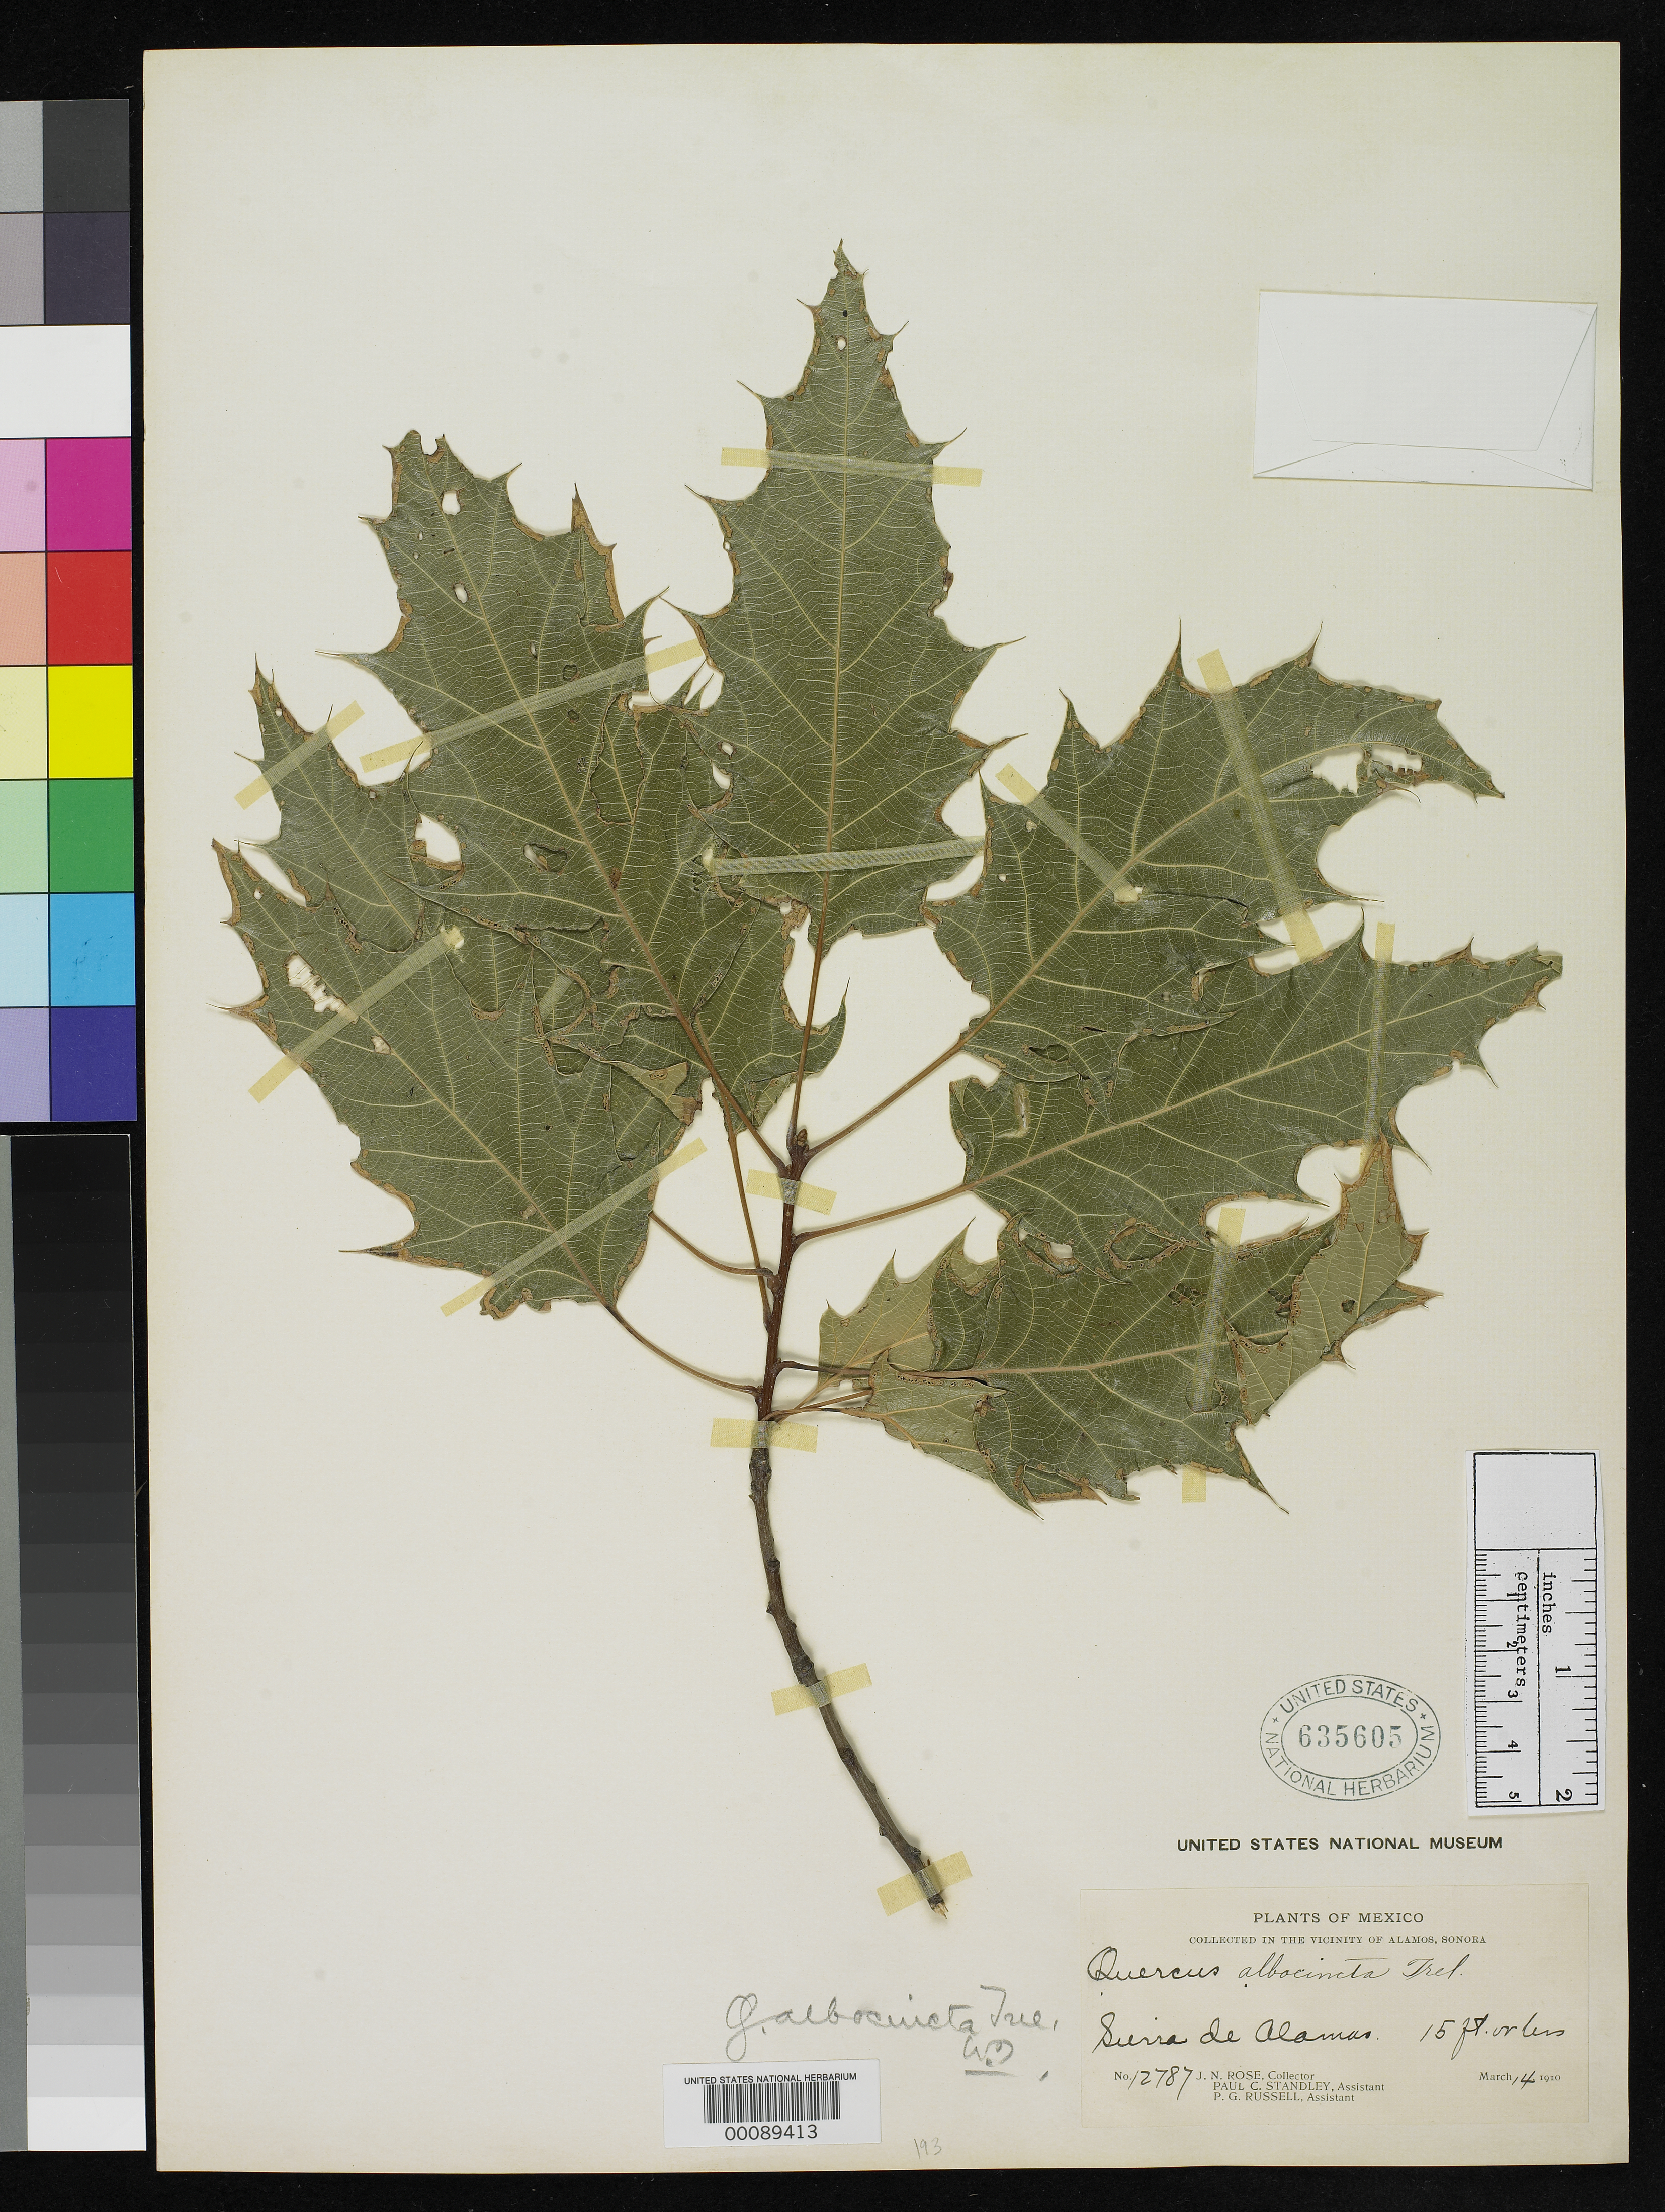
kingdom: Plantae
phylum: Tracheophyta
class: Magnoliopsida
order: Fagales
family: Fagaceae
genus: Quercus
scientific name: Quercus albocincta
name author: Trel.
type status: Isotype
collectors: J. N. Rose, P. C. Standley & P. G. Russell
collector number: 12787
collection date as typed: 04 Mar 1910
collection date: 1910-03-04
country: Mexico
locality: Sierra de Alamos.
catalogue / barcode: US 635605